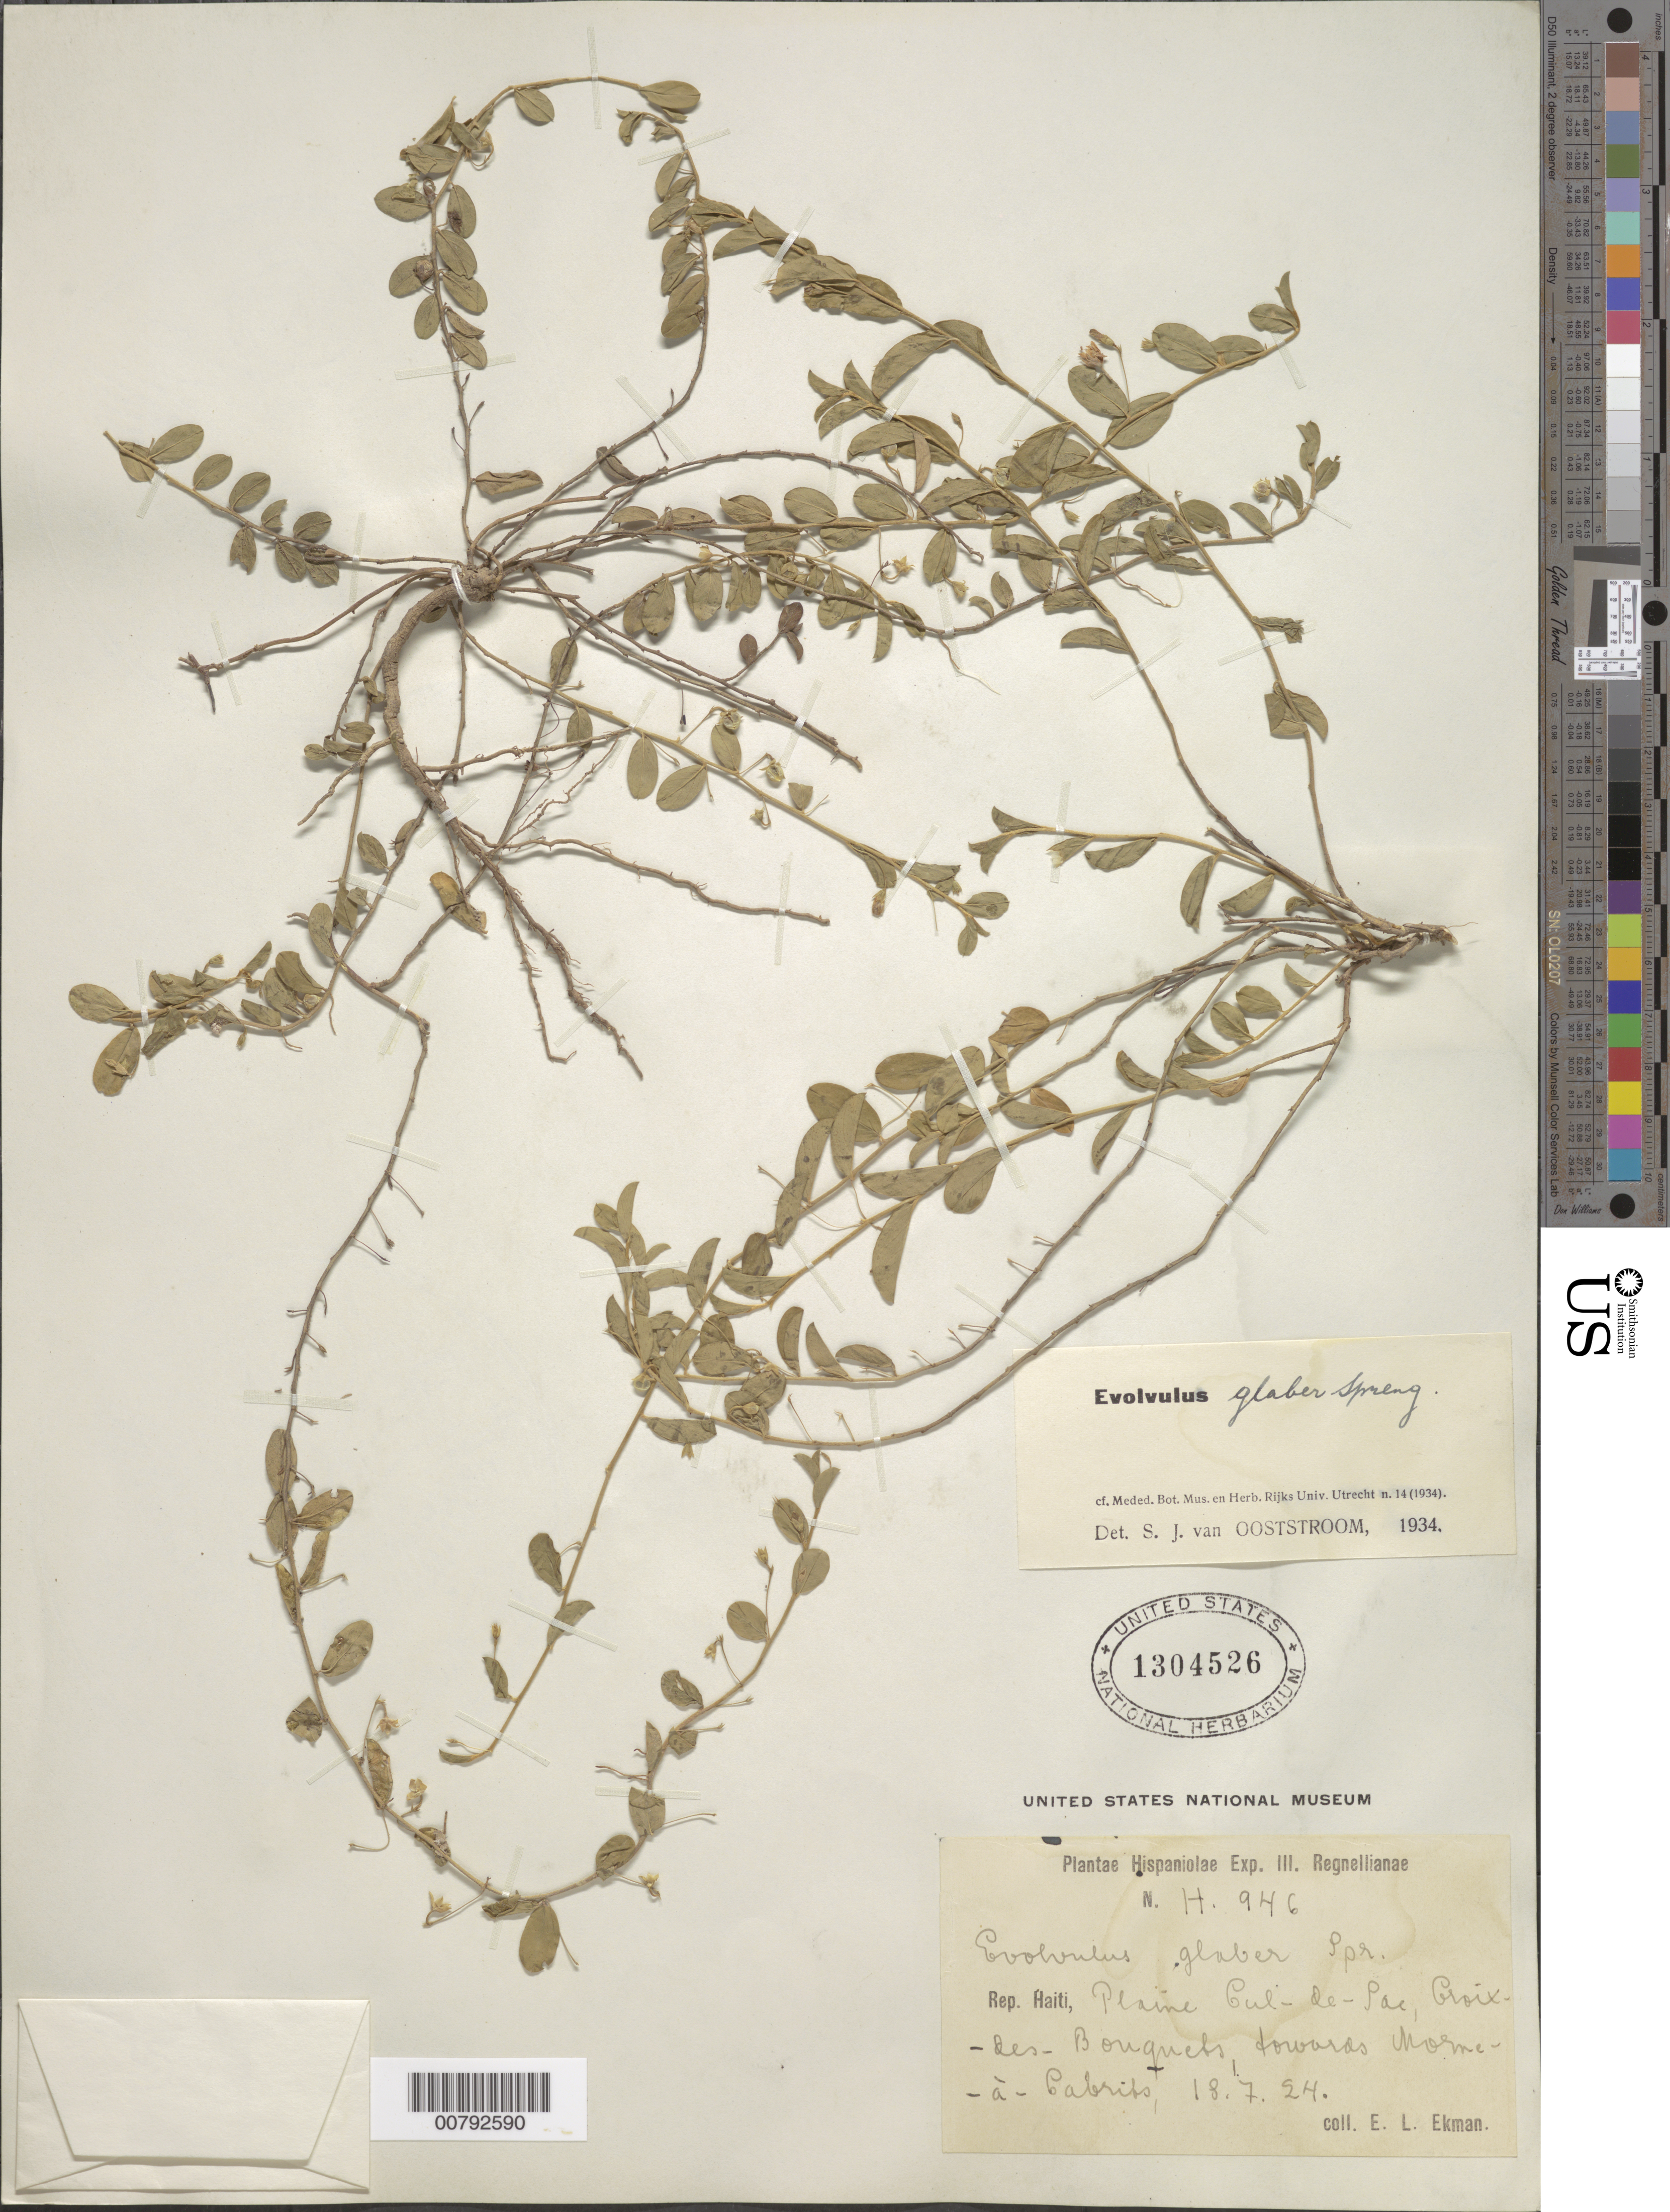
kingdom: Plantae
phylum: Tracheophyta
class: Magnoliopsida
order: Solanales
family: Convolvulaceae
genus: Evolvulus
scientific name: Evolvulus glaber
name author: Spreng.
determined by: Ooststroom, S. J. van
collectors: E. L. Ekman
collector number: H 946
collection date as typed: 18 Jul 1924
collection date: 1924-07-18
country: Haiti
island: Hispaniola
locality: Plaine Cul-de-Sac, Croix-des-Bouquets, towards Morne-à-Cabrits.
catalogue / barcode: US 1304526